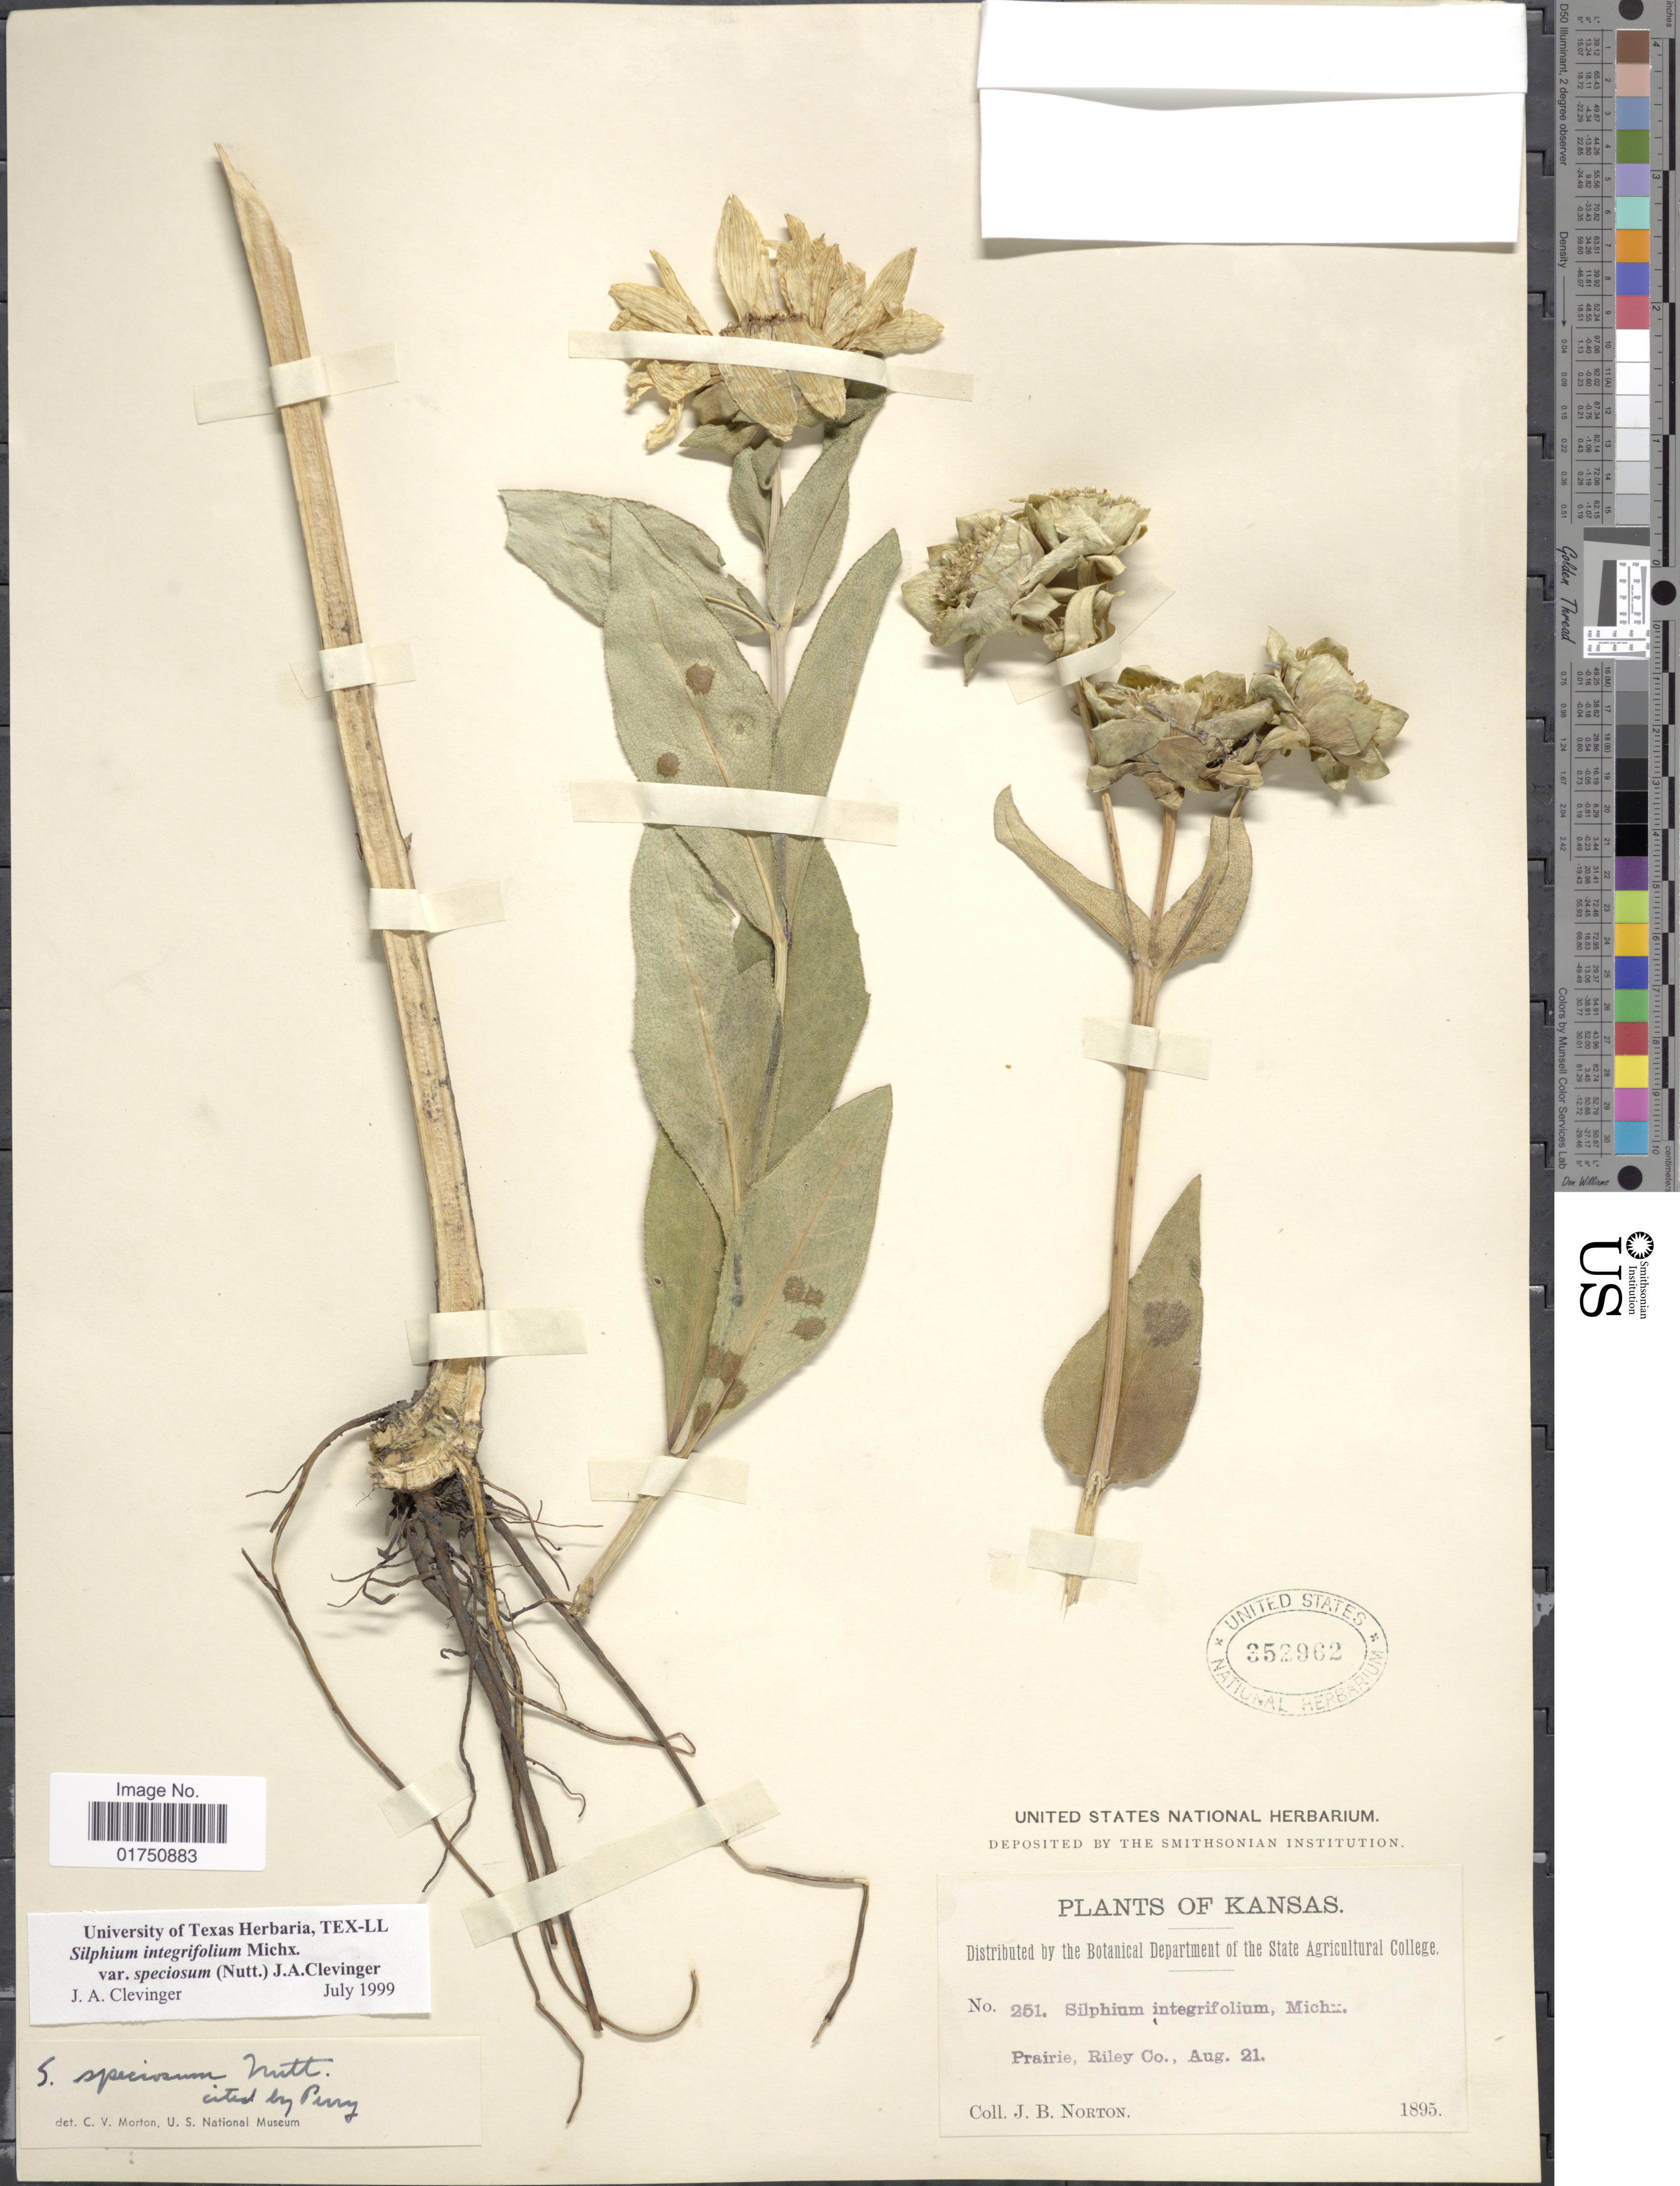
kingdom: Plantae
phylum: Tracheophyta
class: Magnoliopsida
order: Asterales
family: Asteraceae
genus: Silphium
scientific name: Silphium speciosum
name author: Nutt.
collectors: J. B. Norton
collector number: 251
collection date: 1895-08-21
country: United States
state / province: Kansas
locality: Prairie, Riley Co.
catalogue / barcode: US 352962